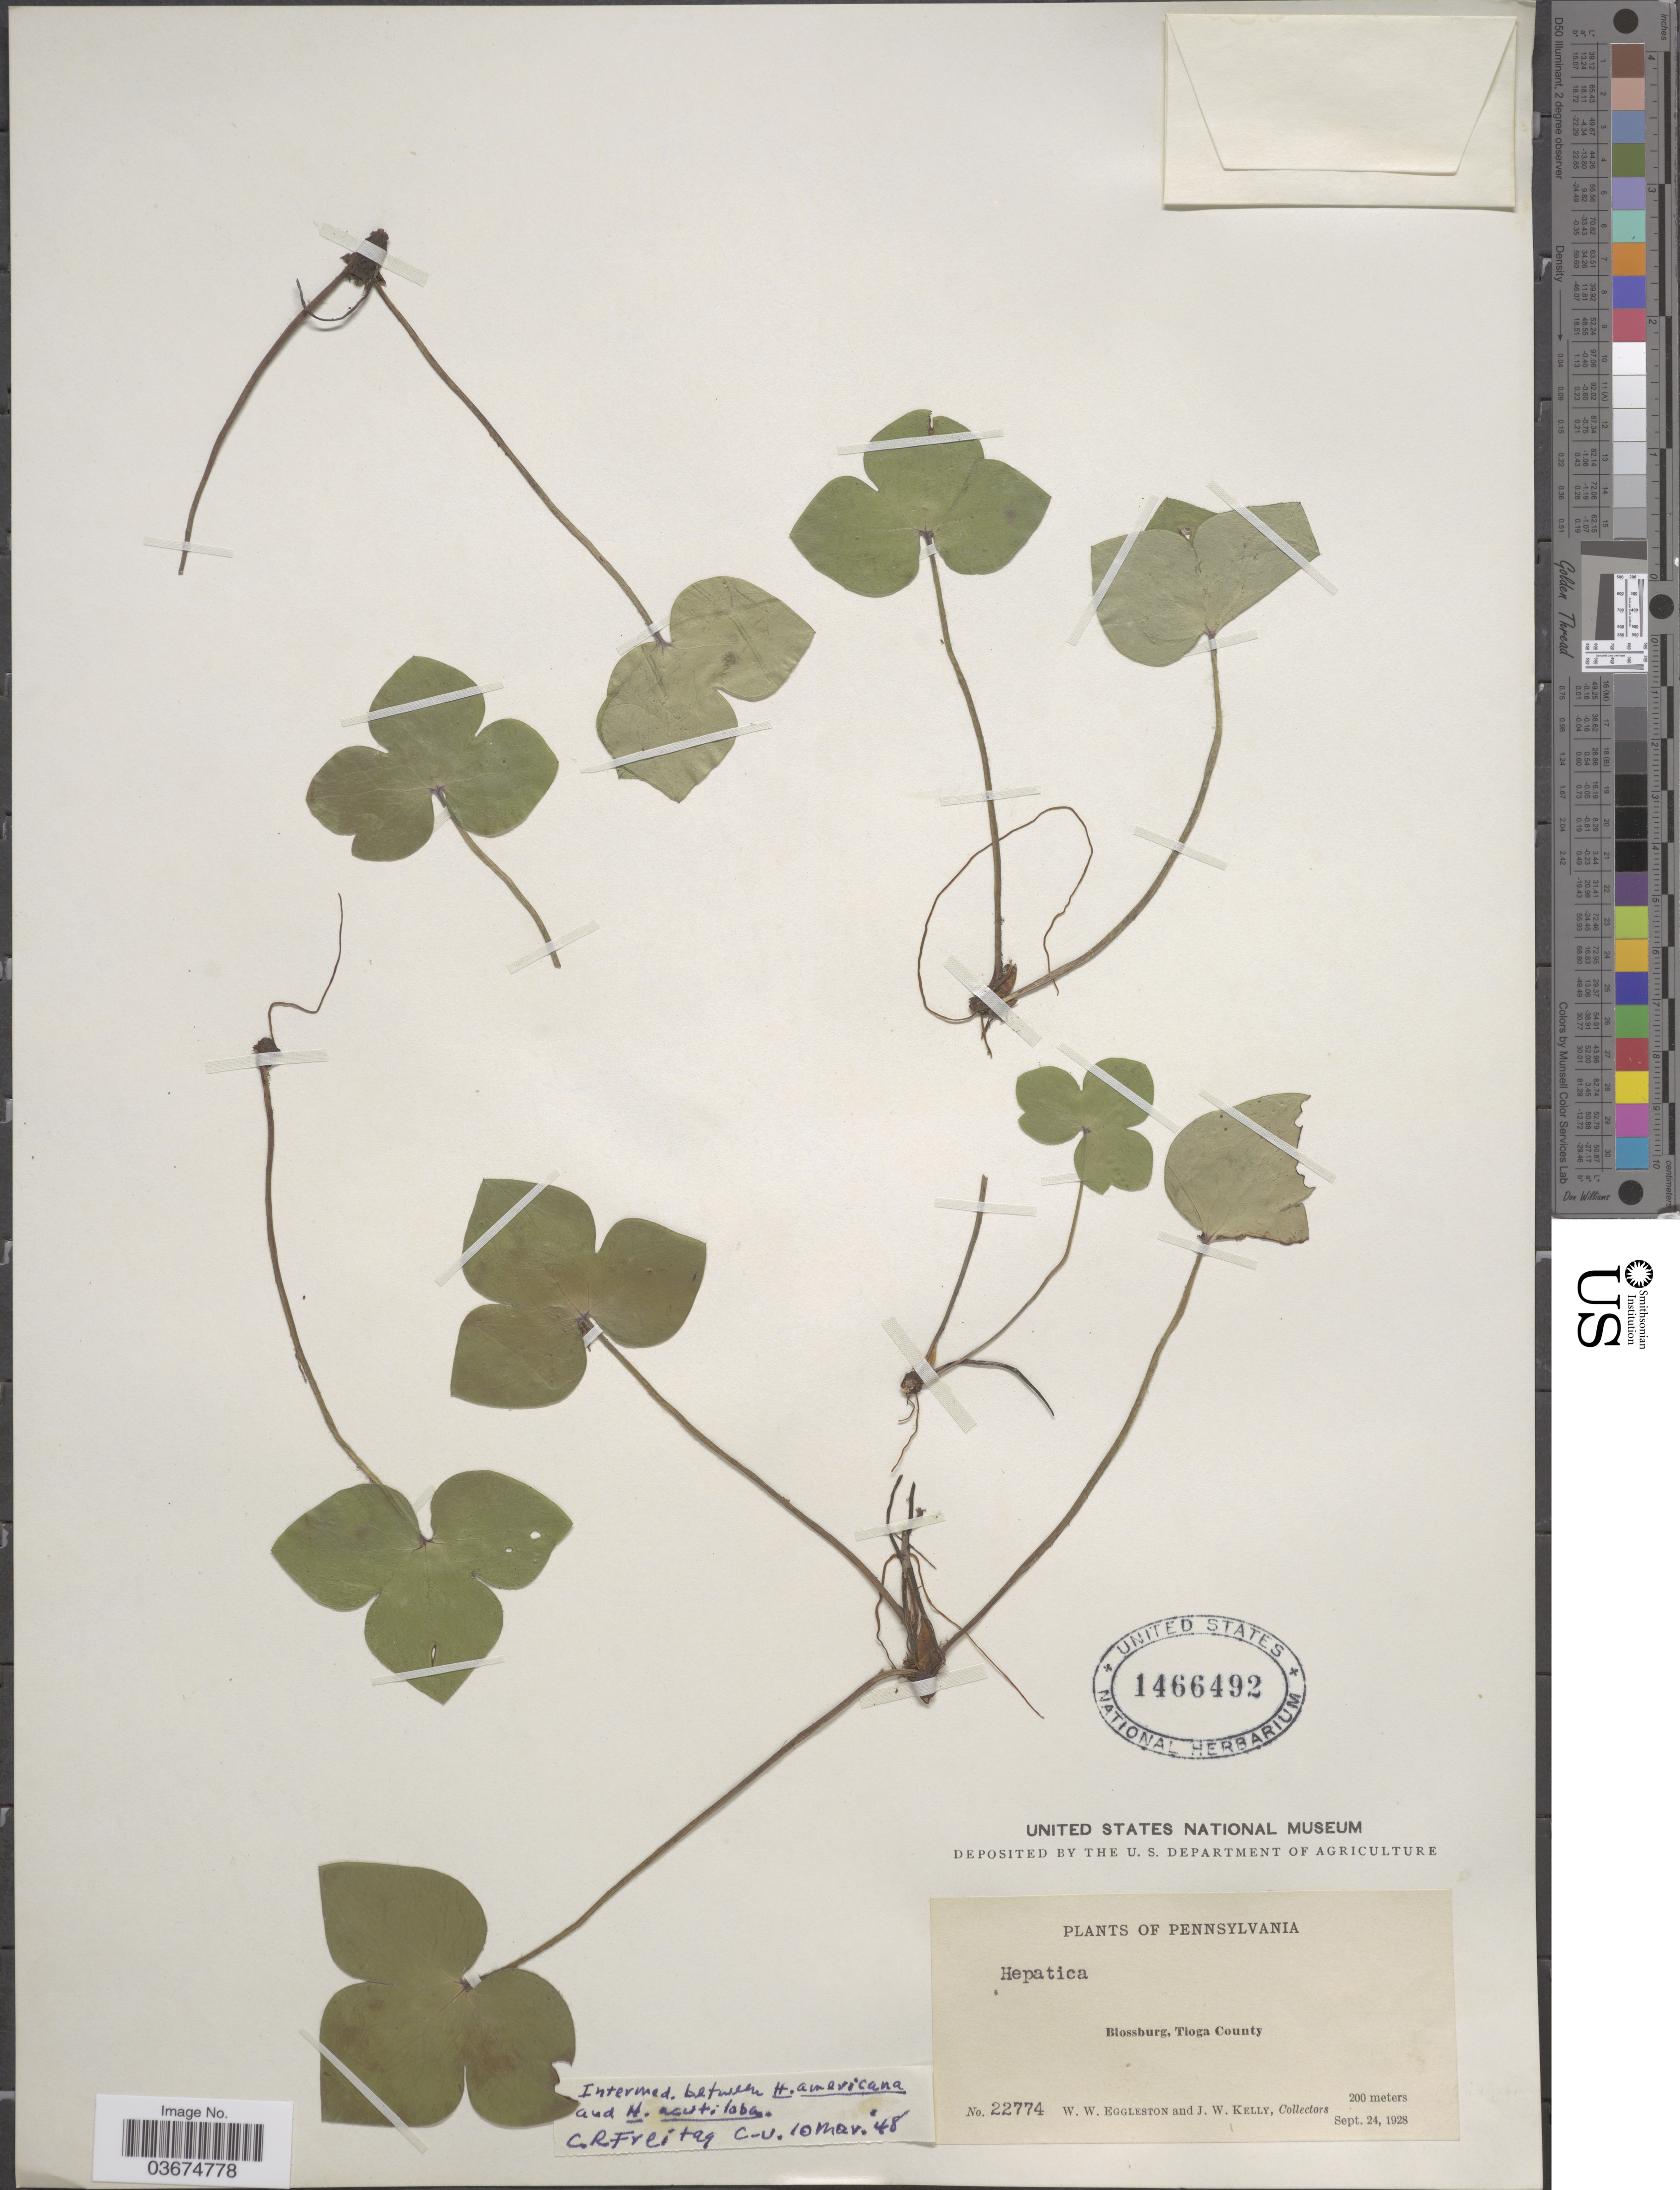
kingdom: Plantae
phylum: Tracheophyta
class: Magnoliopsida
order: Ranunculales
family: Ranunculaceae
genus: Hepatica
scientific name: Hepatica acutiloba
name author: DC.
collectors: W. W. Eggleston & J. Kelly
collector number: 22774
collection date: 1928-09-24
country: United States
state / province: Pennsylvania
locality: Blossburg, Tioga County.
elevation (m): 200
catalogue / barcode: US 1466492